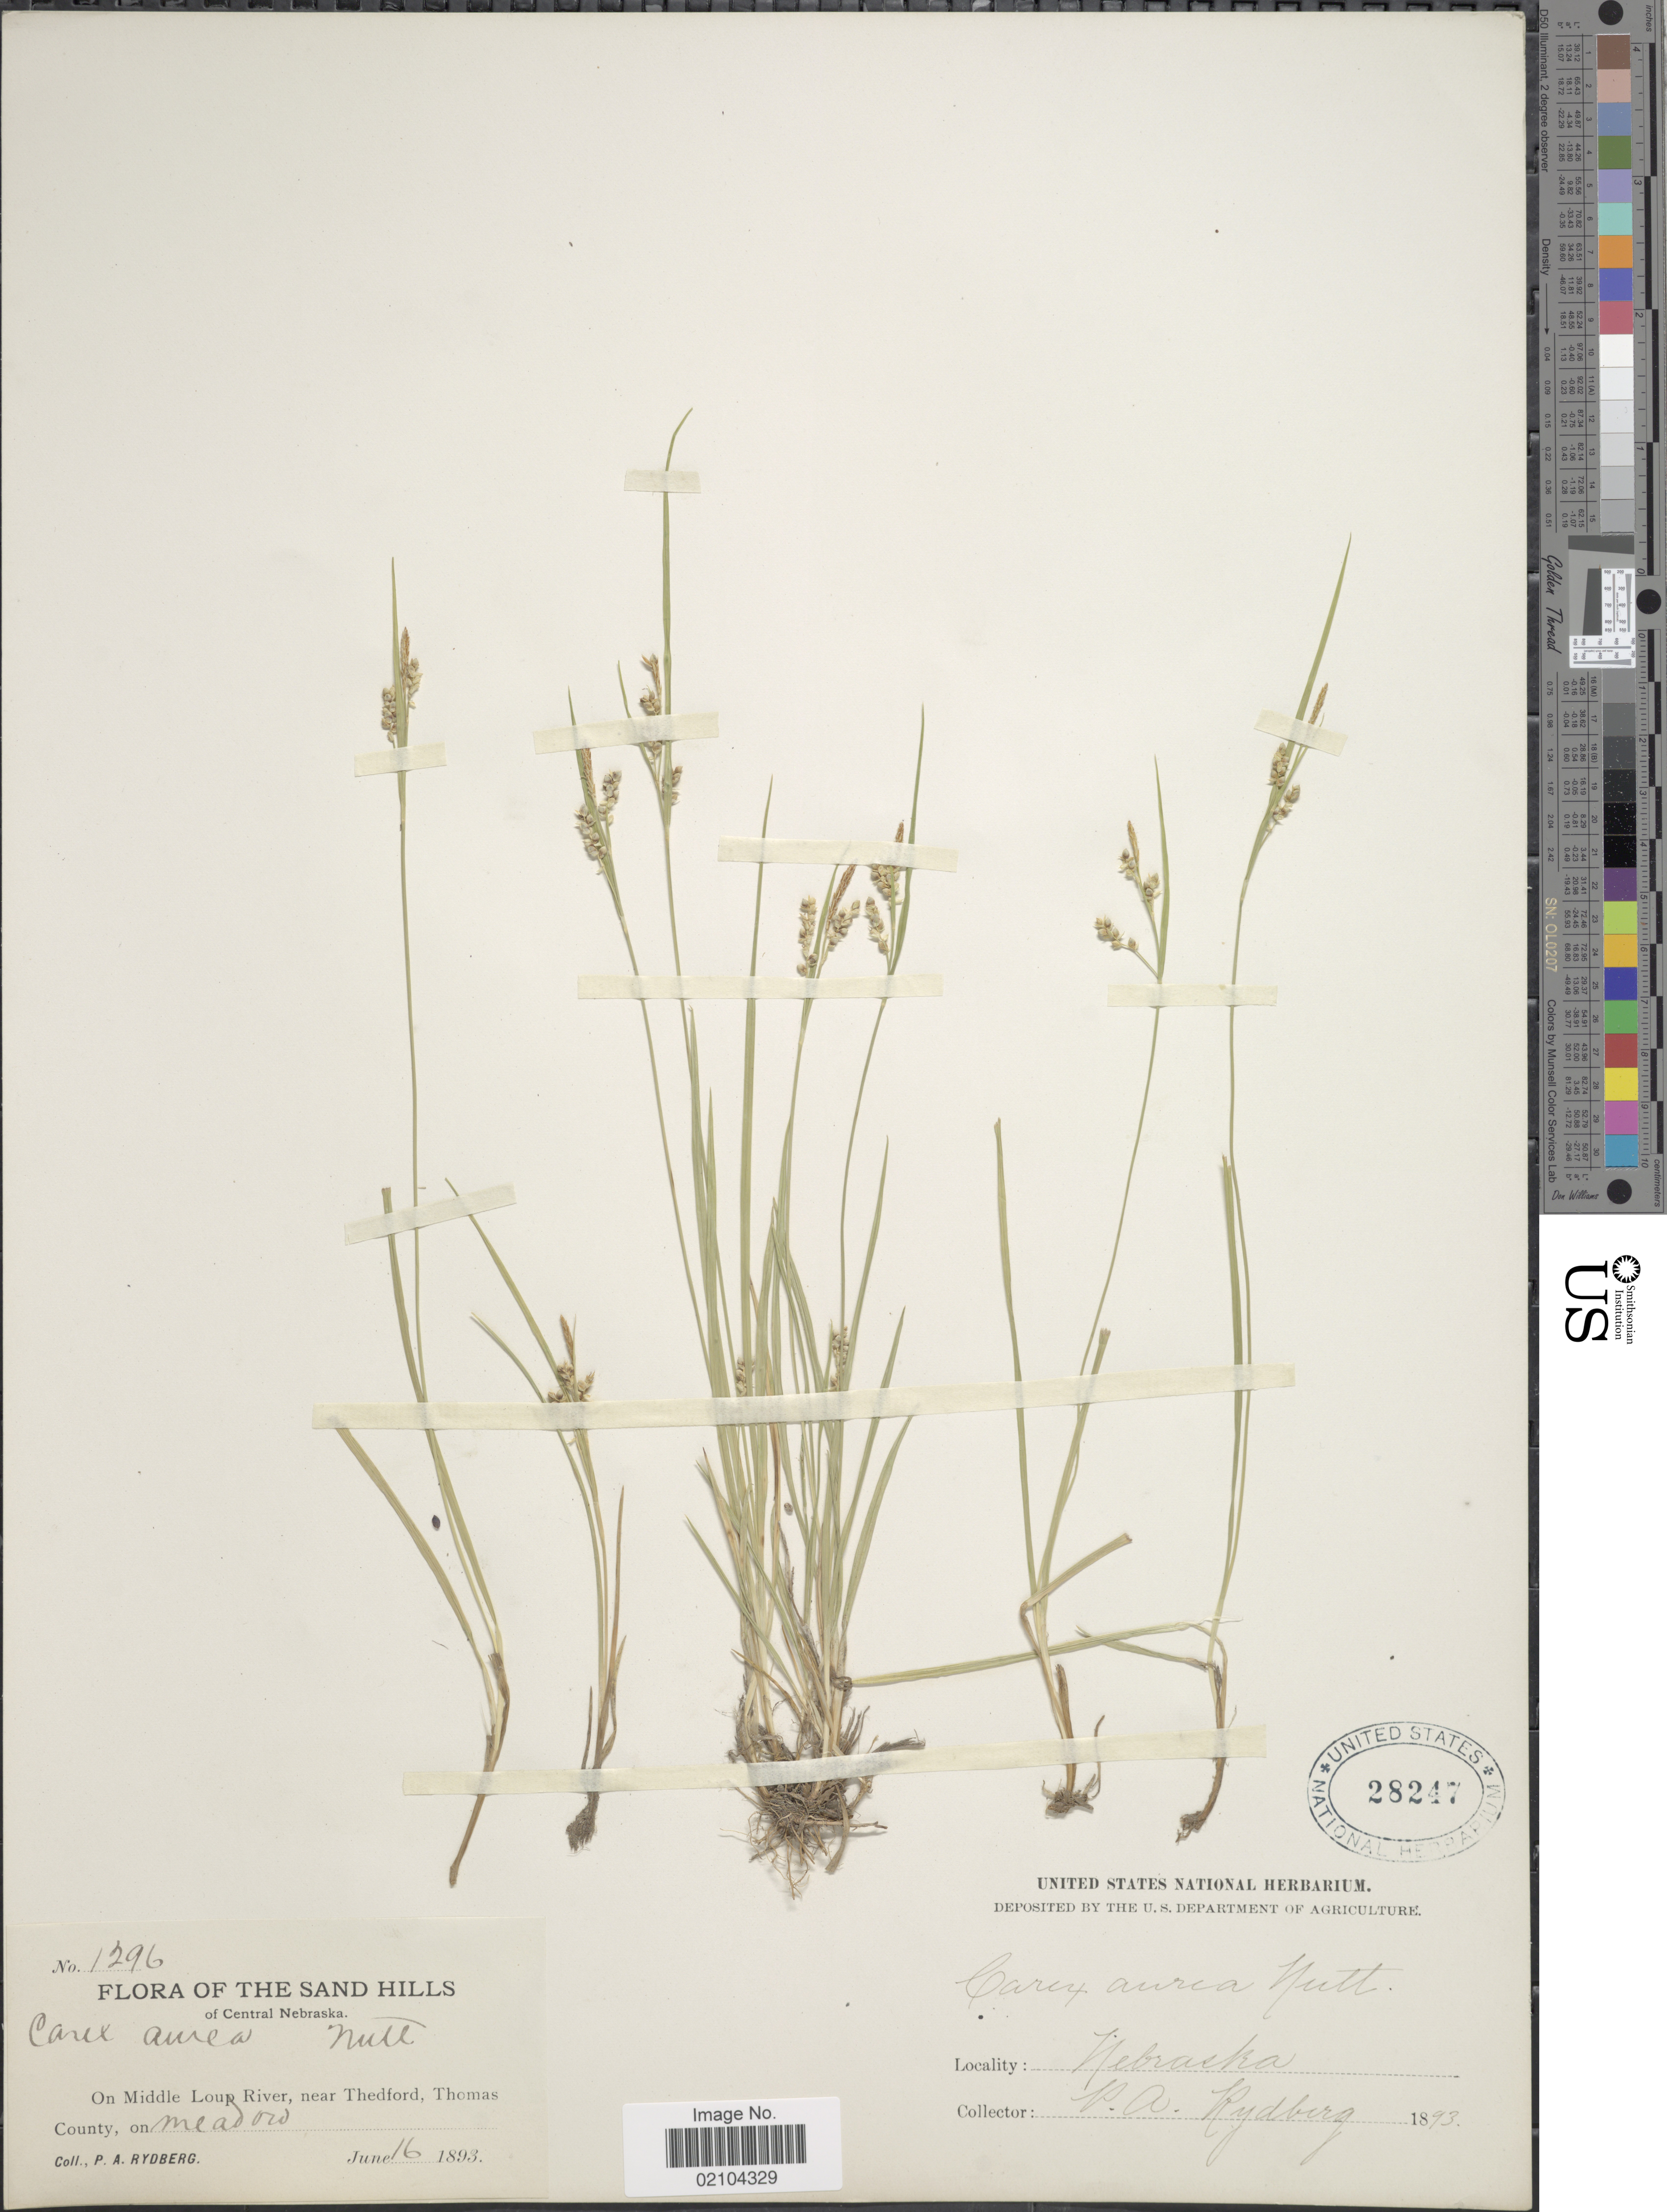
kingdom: Plantae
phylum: Tracheophyta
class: Liliopsida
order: Poales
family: Cyperaceae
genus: Carex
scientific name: Carex aurea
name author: Nutt.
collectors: P. A. Rydberg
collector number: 1296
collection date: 1893-06-16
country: United States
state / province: Nebraska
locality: The Sand Hills of Central Nebraska. On Middle Loup River, near Thedford, Thomas County, on meadow.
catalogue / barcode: US 28247